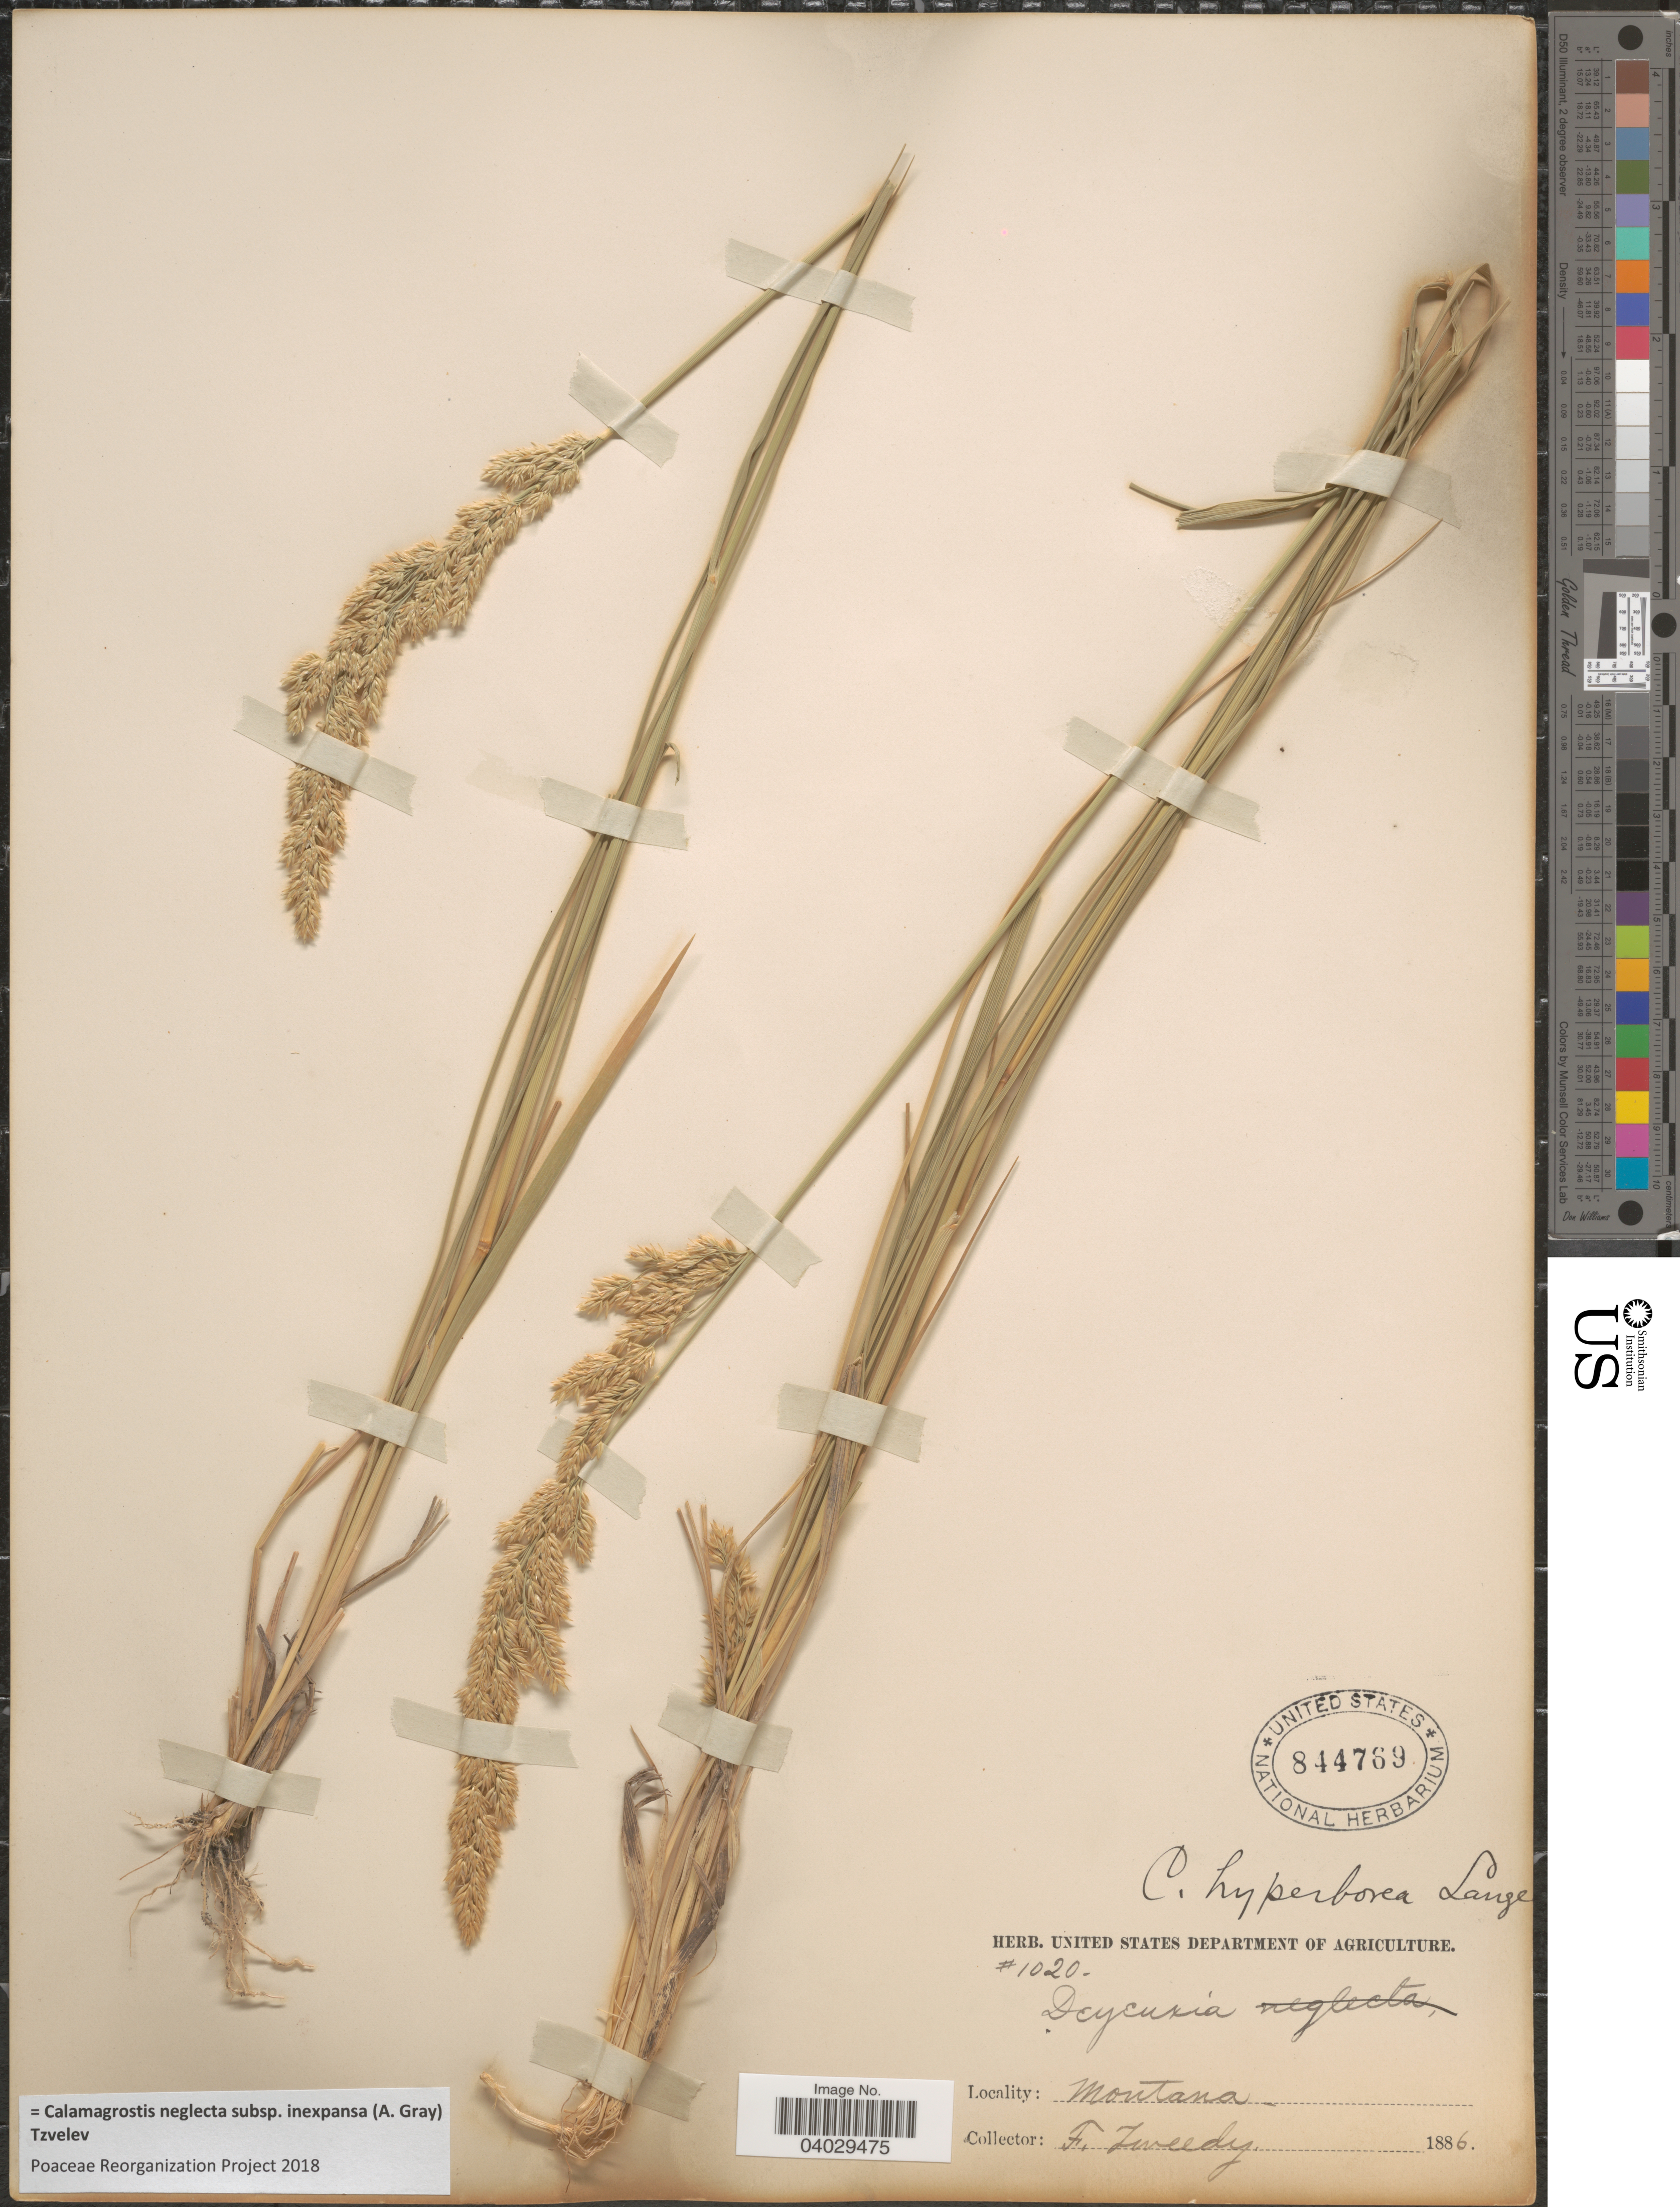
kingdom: Plantae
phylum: Tracheophyta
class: Liliopsida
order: Poales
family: Poaceae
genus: Calamagrostis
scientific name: Calamagrostis neglecta subsp. inexpansa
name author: (A. Gray) Tzvelev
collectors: F. Tweedy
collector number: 1020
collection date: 1886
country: United States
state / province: Montana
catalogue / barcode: US 844769